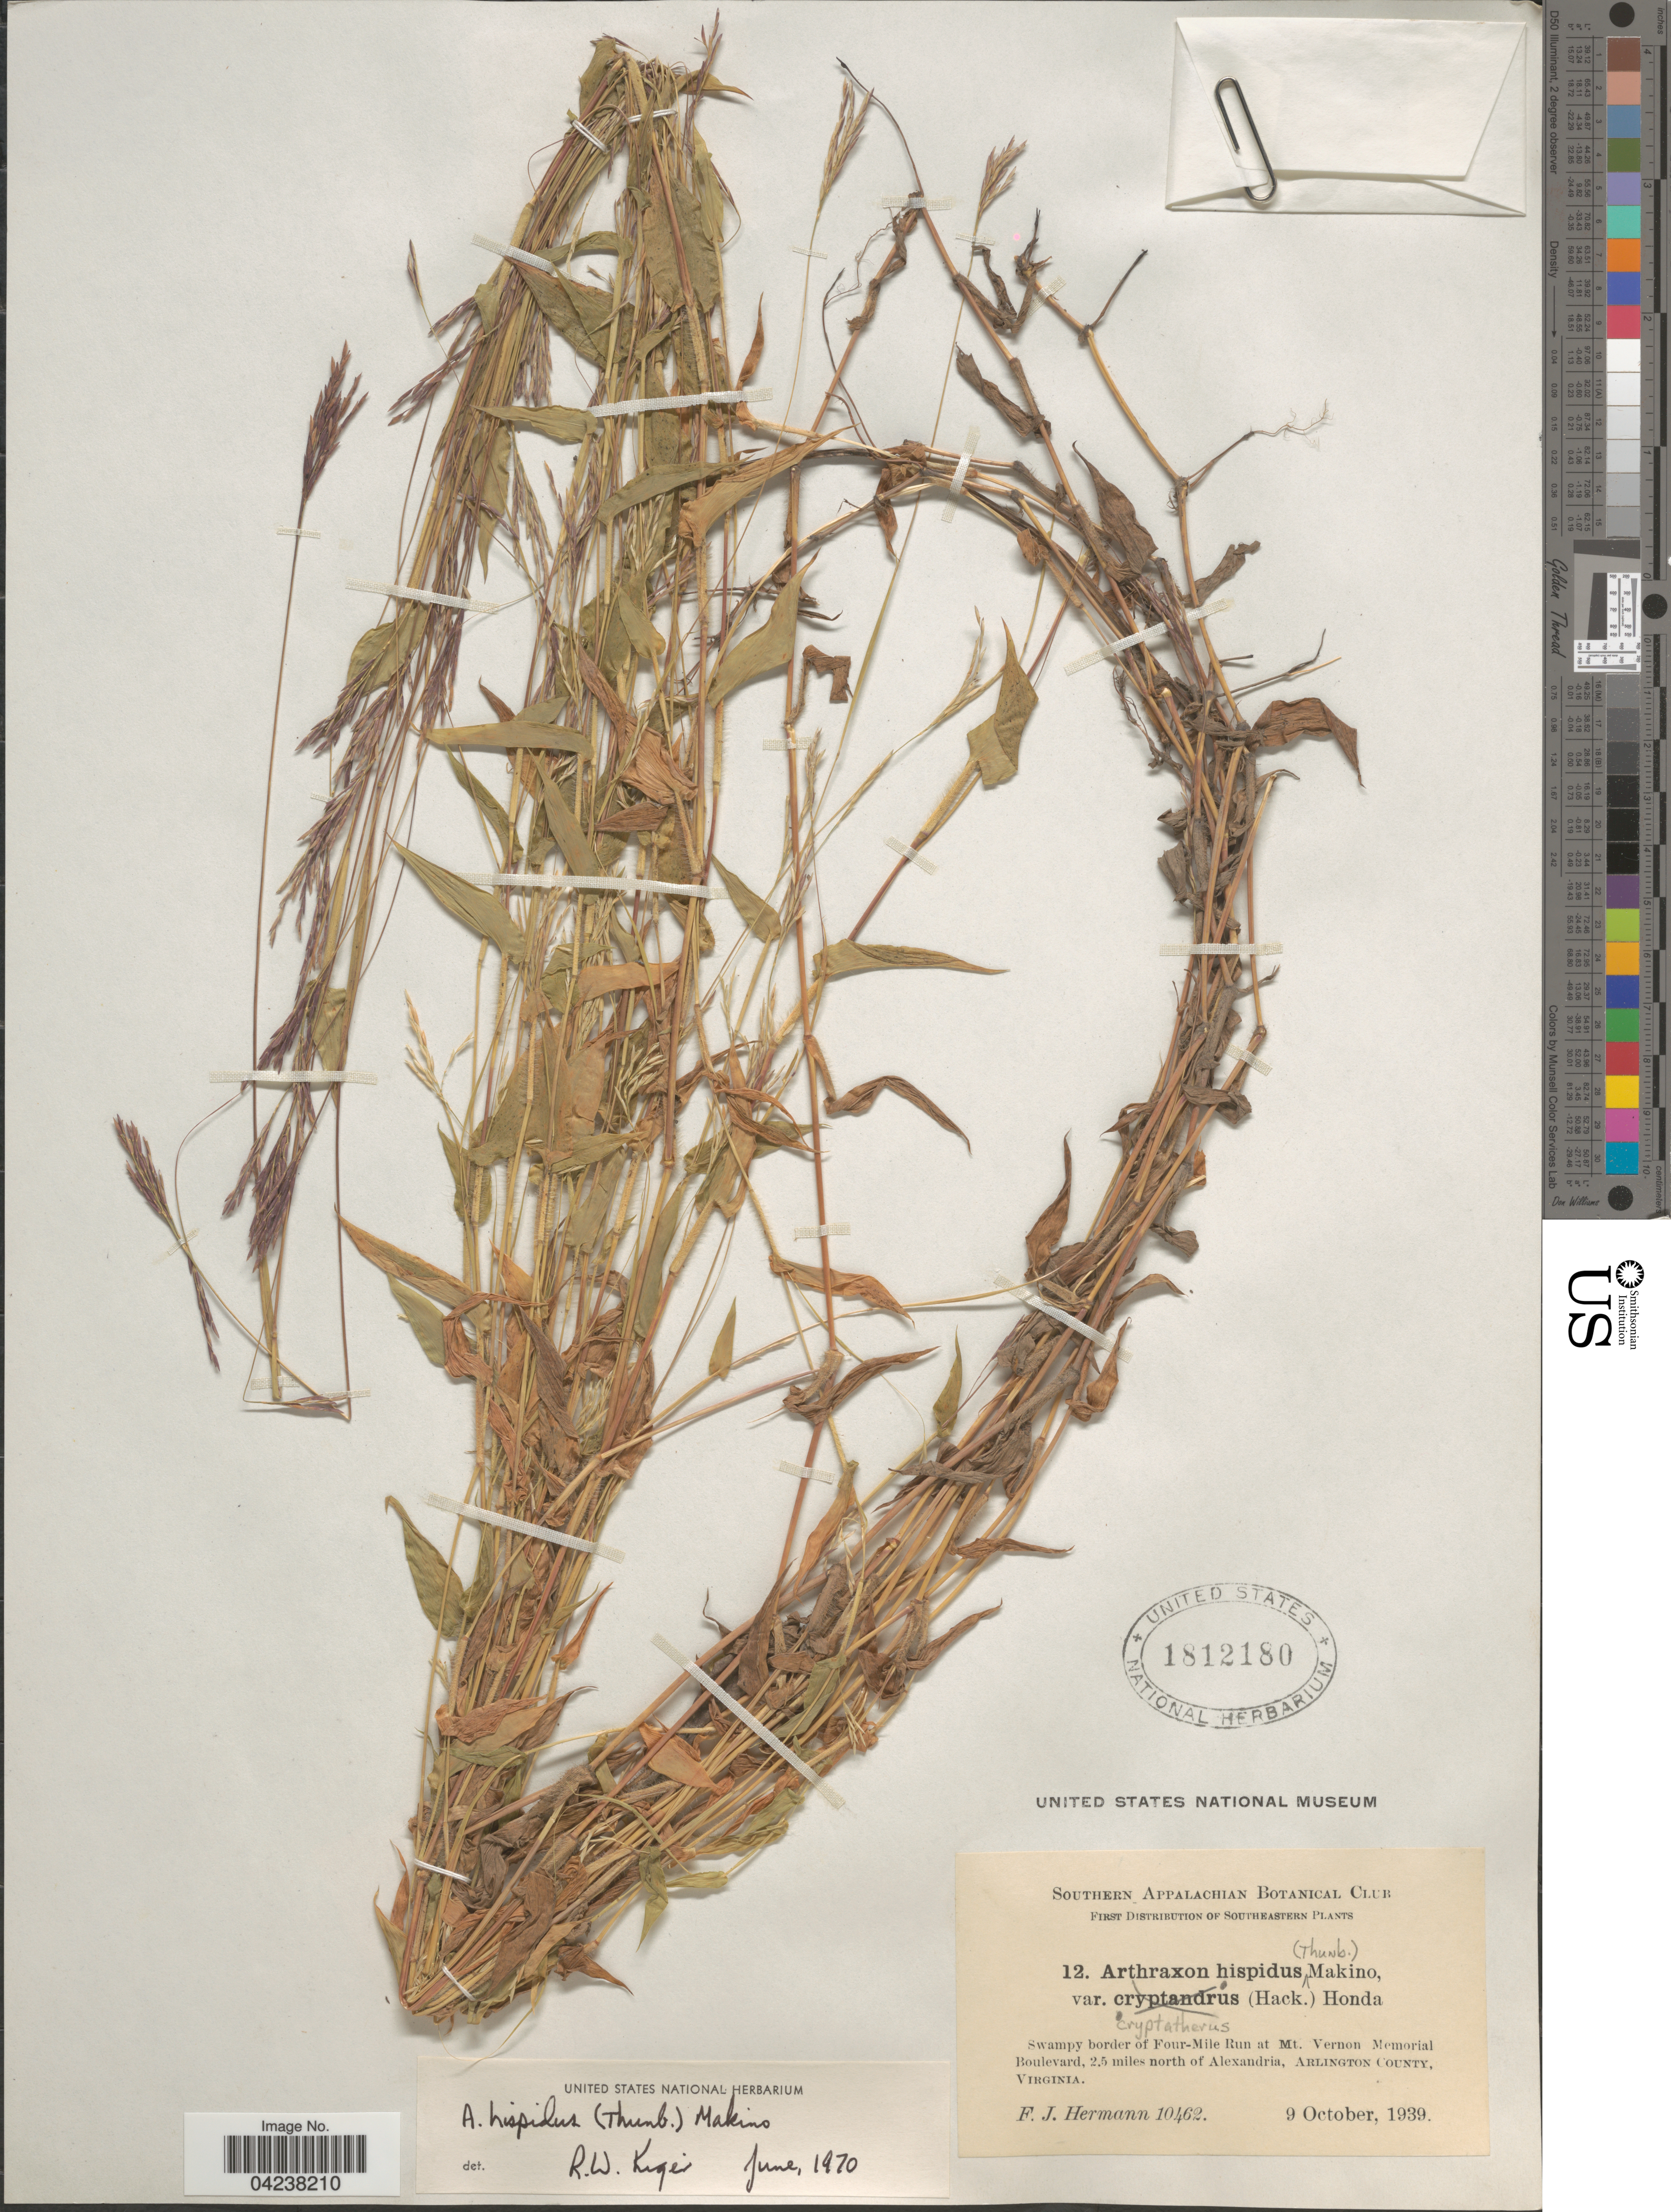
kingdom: Plantae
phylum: Tracheophyta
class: Liliopsida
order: Poales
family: Poaceae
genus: Arthraxon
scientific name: Arthraxon hispidus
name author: (Thunb.) Makino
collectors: F. J. Hermann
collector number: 10462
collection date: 1939-10-09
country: United States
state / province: Virginia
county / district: Arlington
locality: Swampy border of Four-Mile Run at Mt. Vernon Memorial Boulevard, 2.5 miles north of Alexandria, Arlington County.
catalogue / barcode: US 1812180